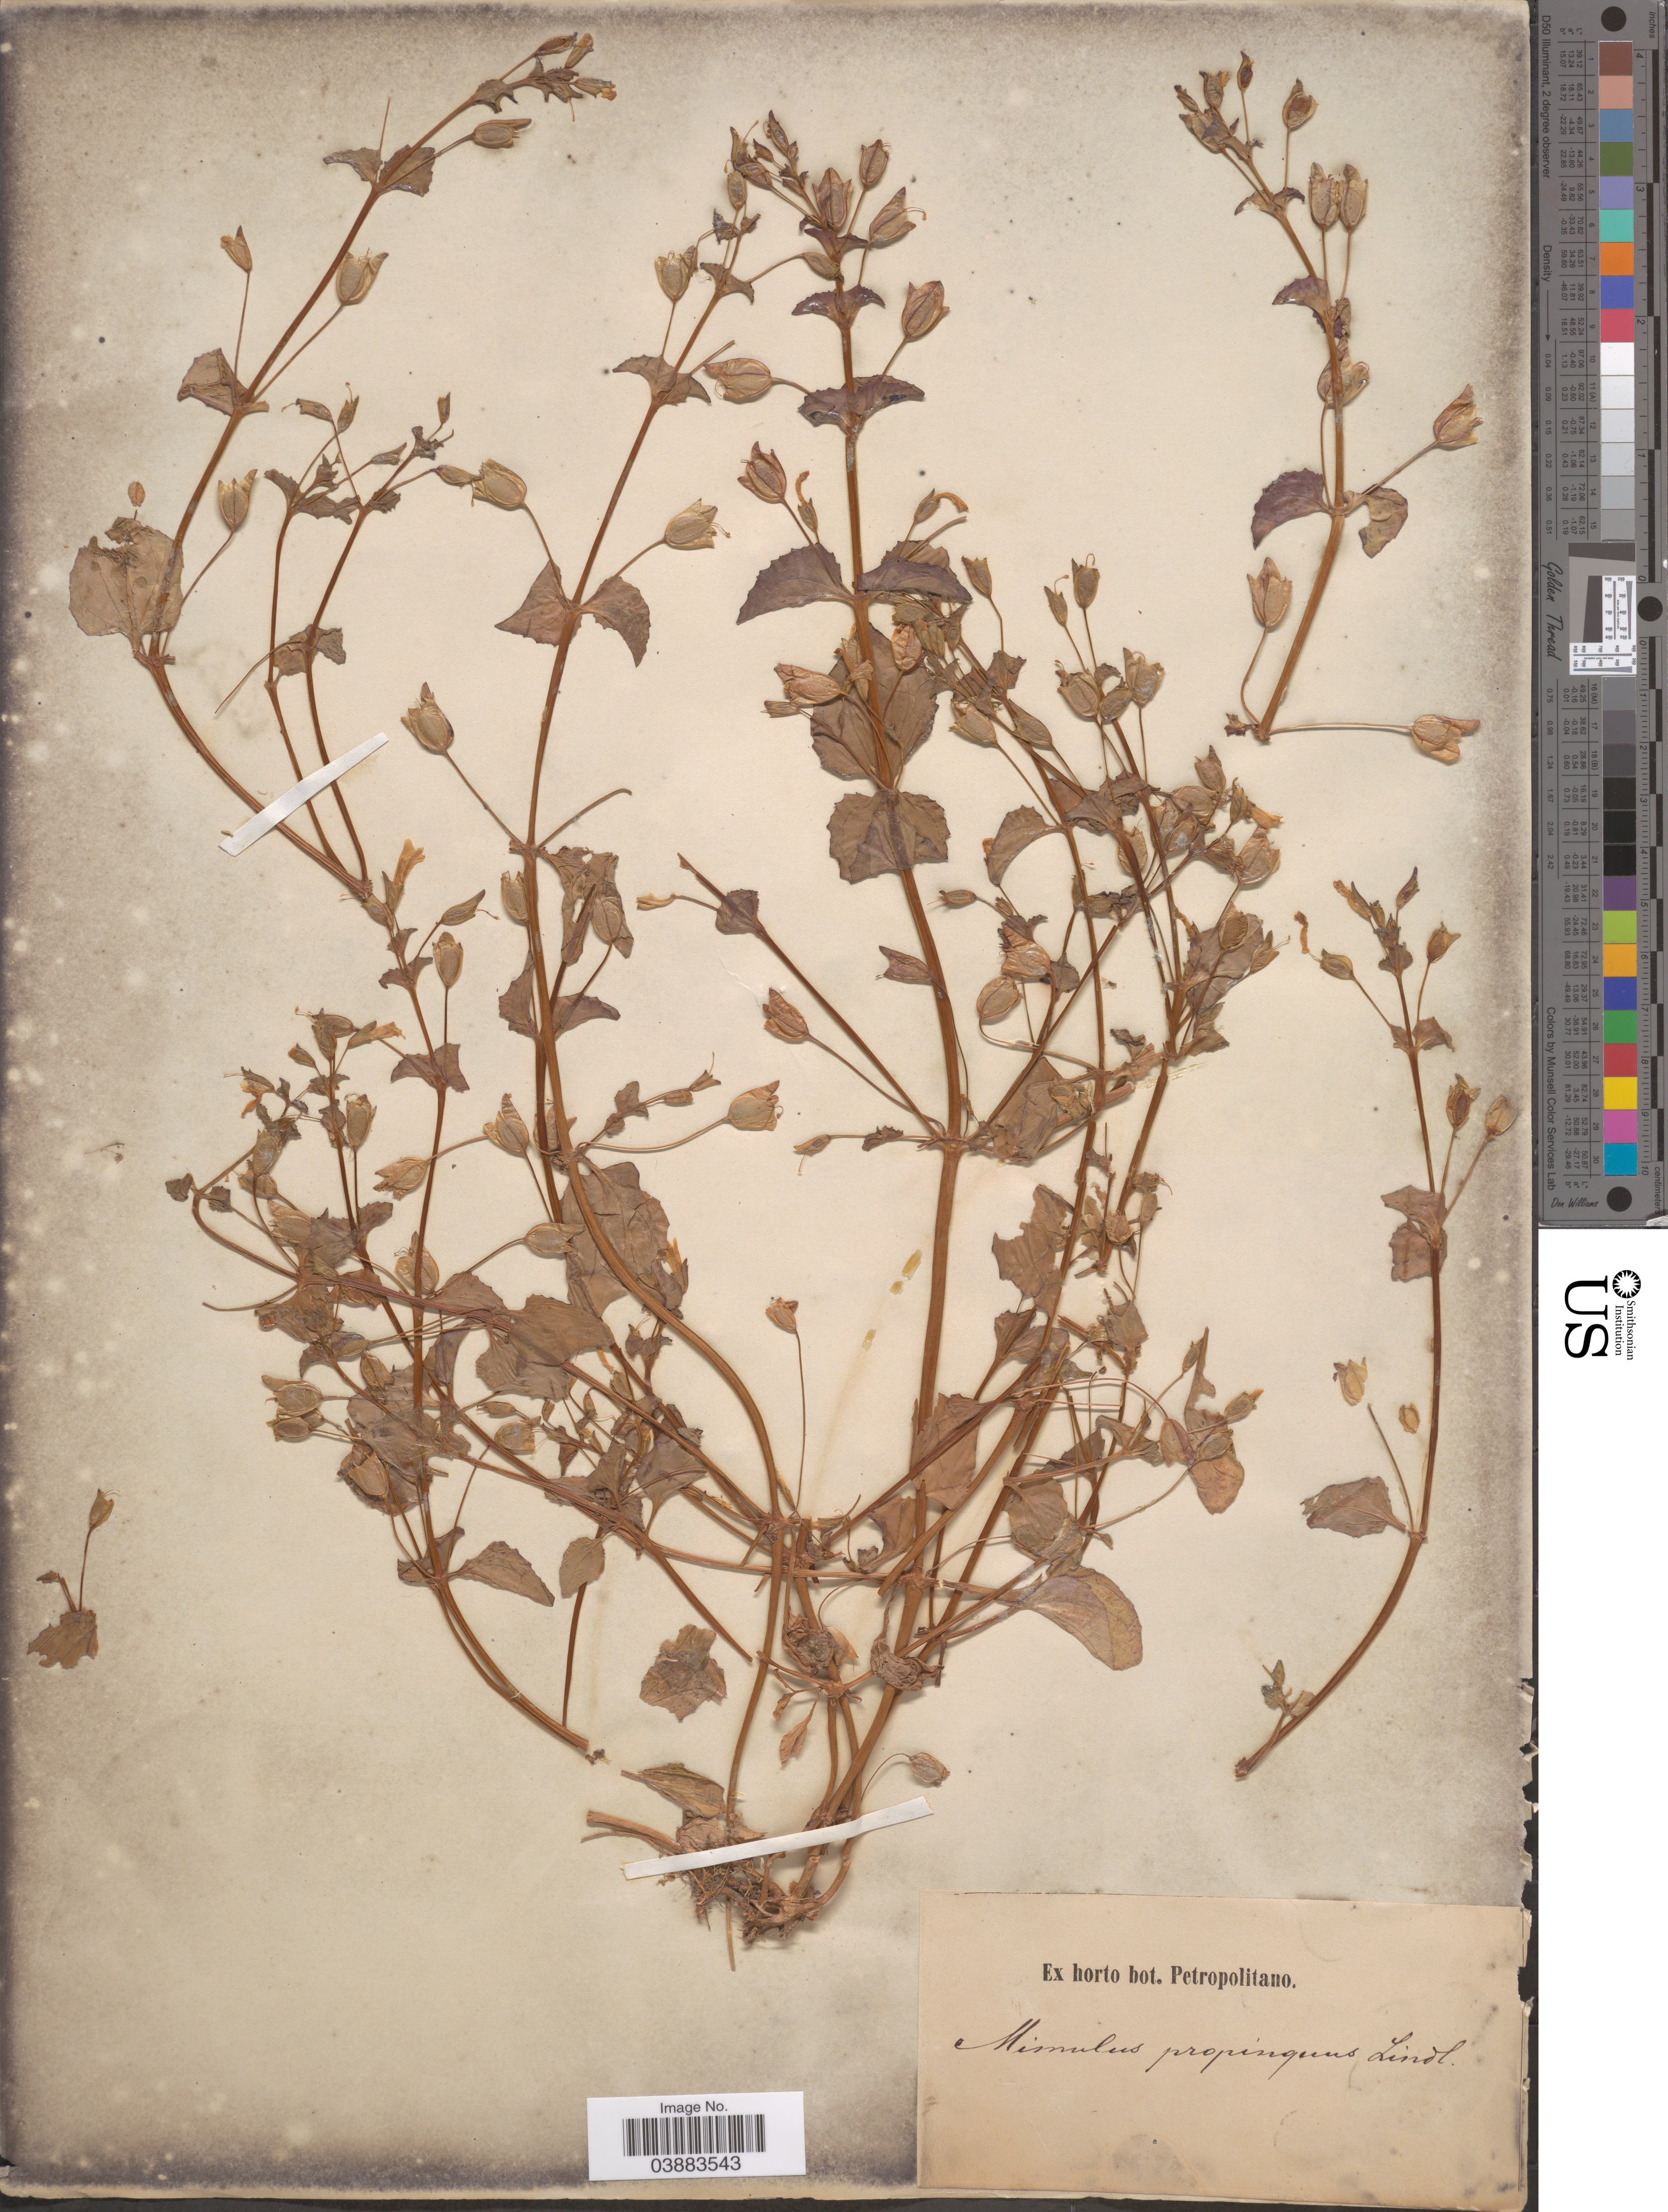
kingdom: Plantae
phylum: Tracheophyta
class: Magnoliopsida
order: Lamiales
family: Phrymaceae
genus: Mimulus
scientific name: Mimulus propinquus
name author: Lindl.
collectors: ex Horto Bot. Petropolitano